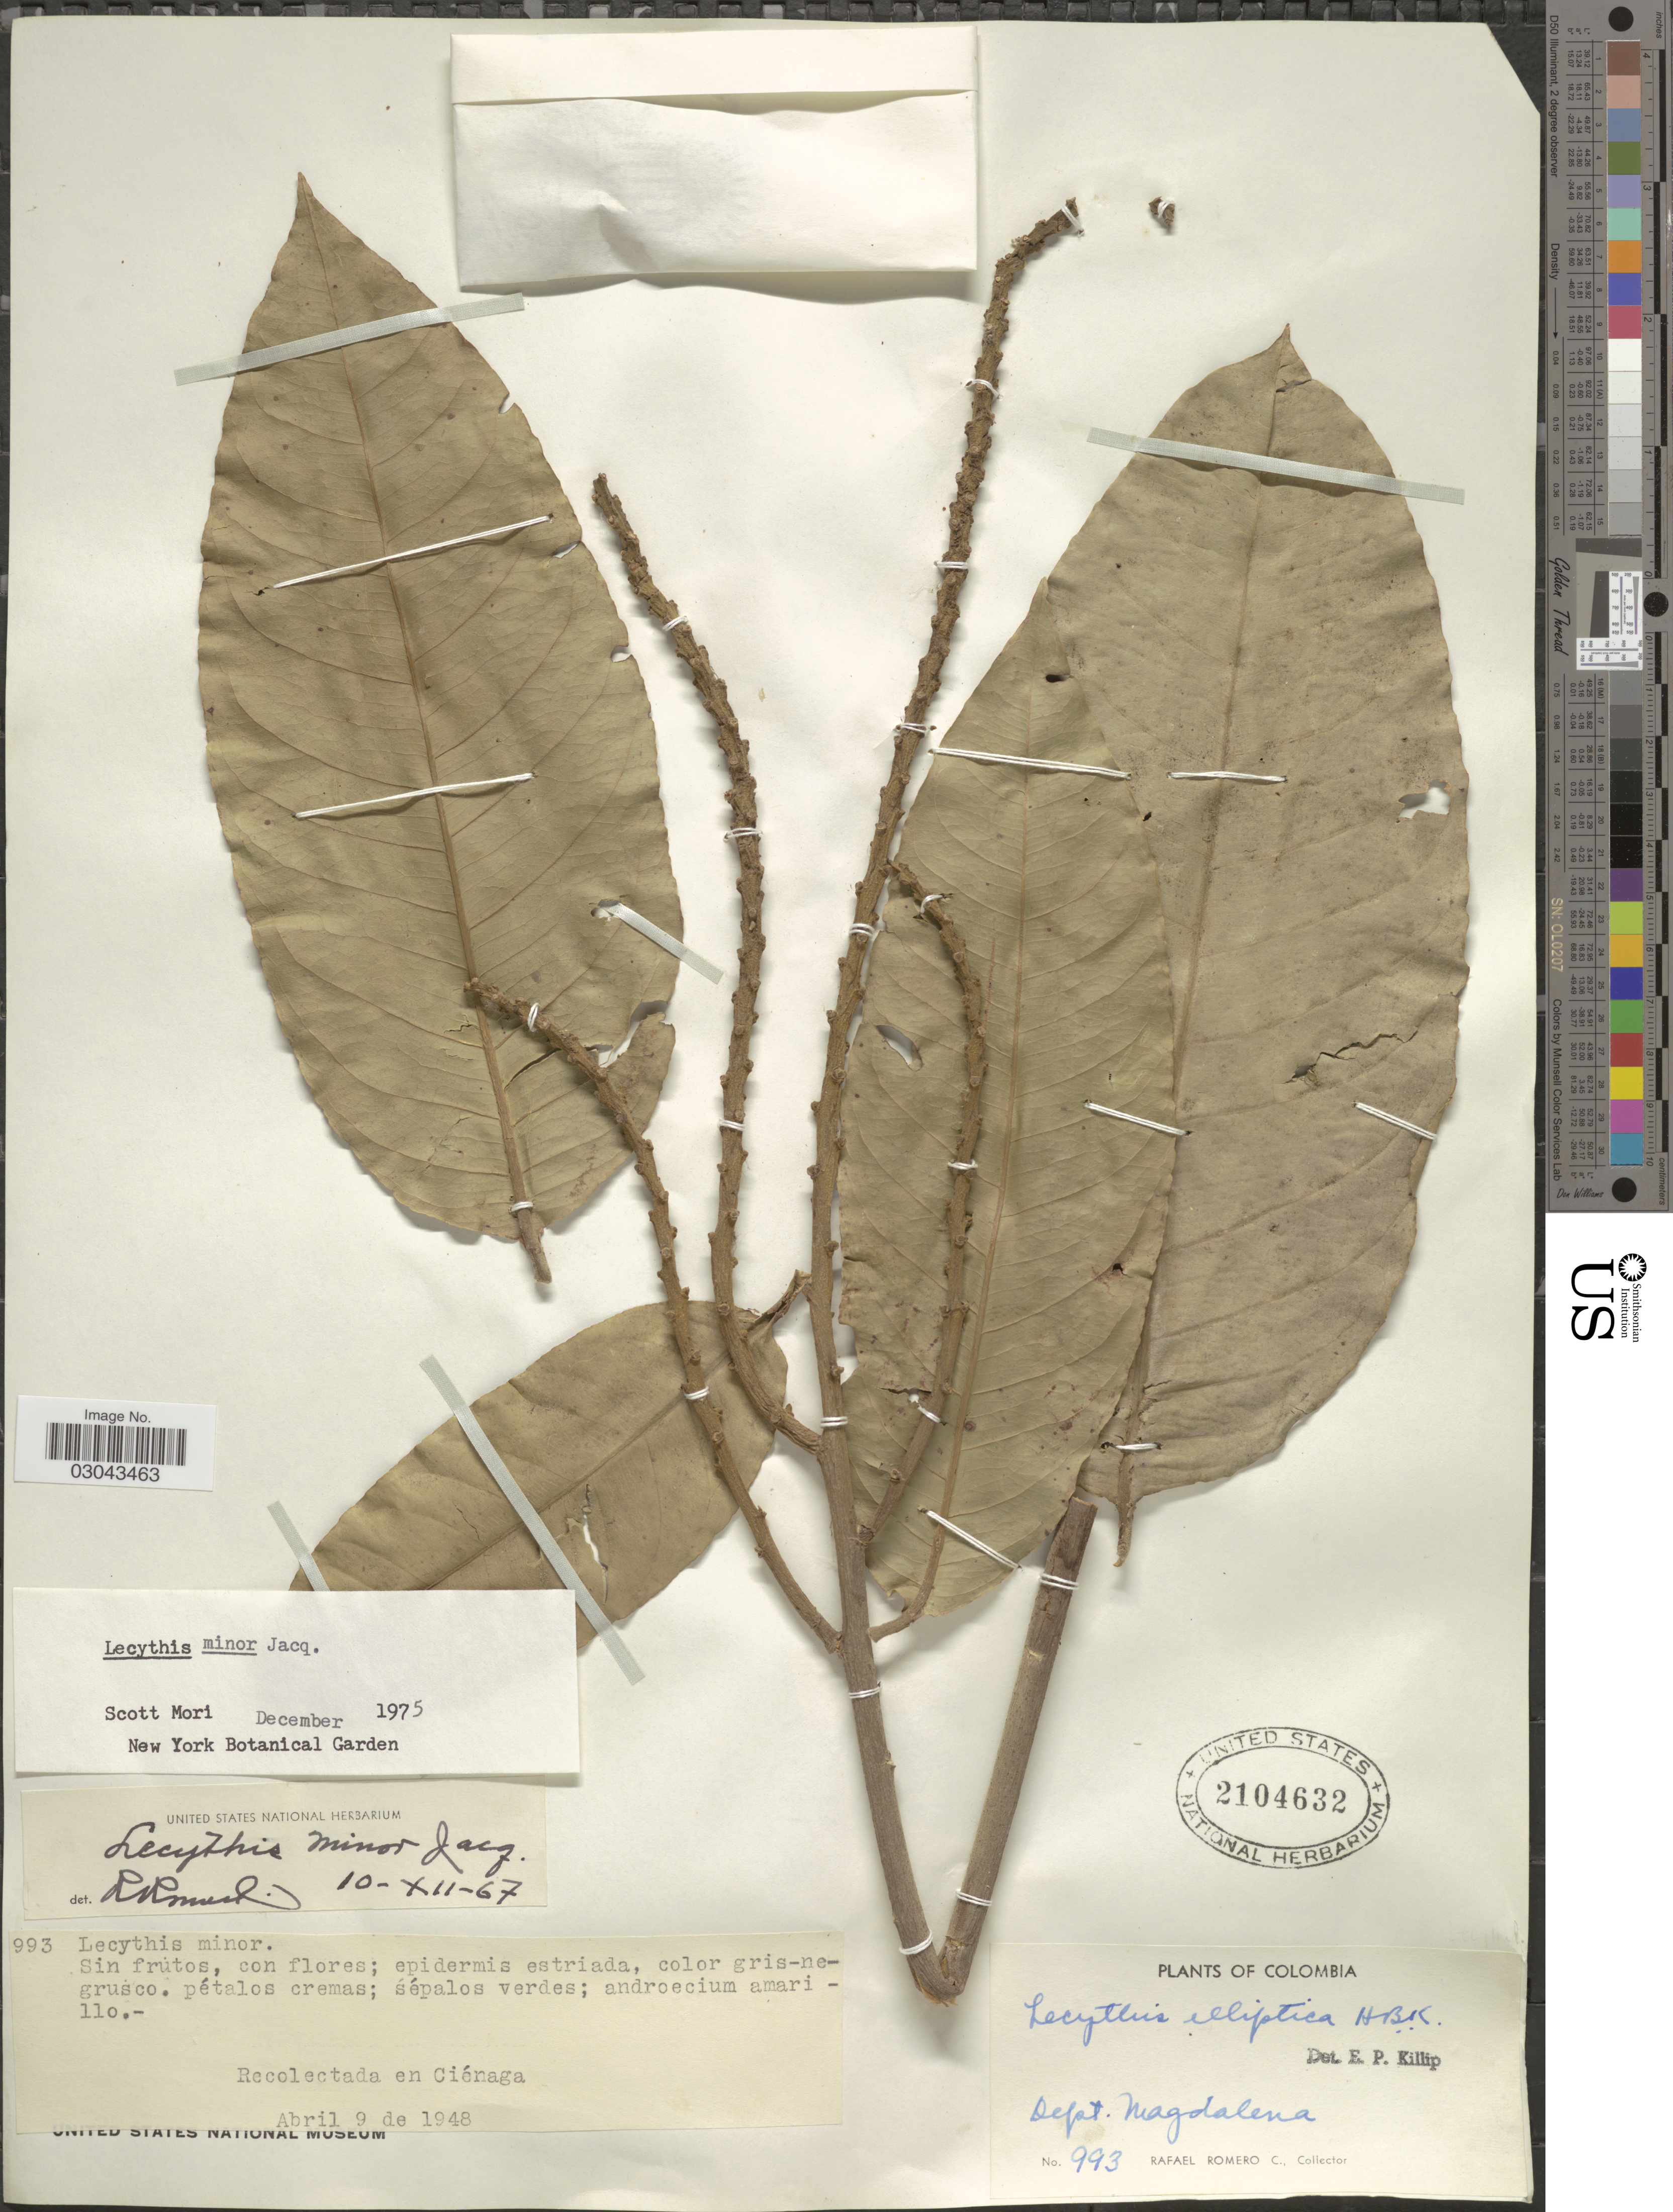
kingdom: Plantae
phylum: Tracheophyta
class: Magnoliopsida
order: Ericales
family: Lecythidaceae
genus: Lecythis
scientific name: Lecythis minor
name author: Jacq.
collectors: R. Romero Castañeda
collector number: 993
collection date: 1948-04-09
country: Colombia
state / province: Magdalena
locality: Ciénaga, Dept. Magdalena.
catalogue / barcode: US 2104632